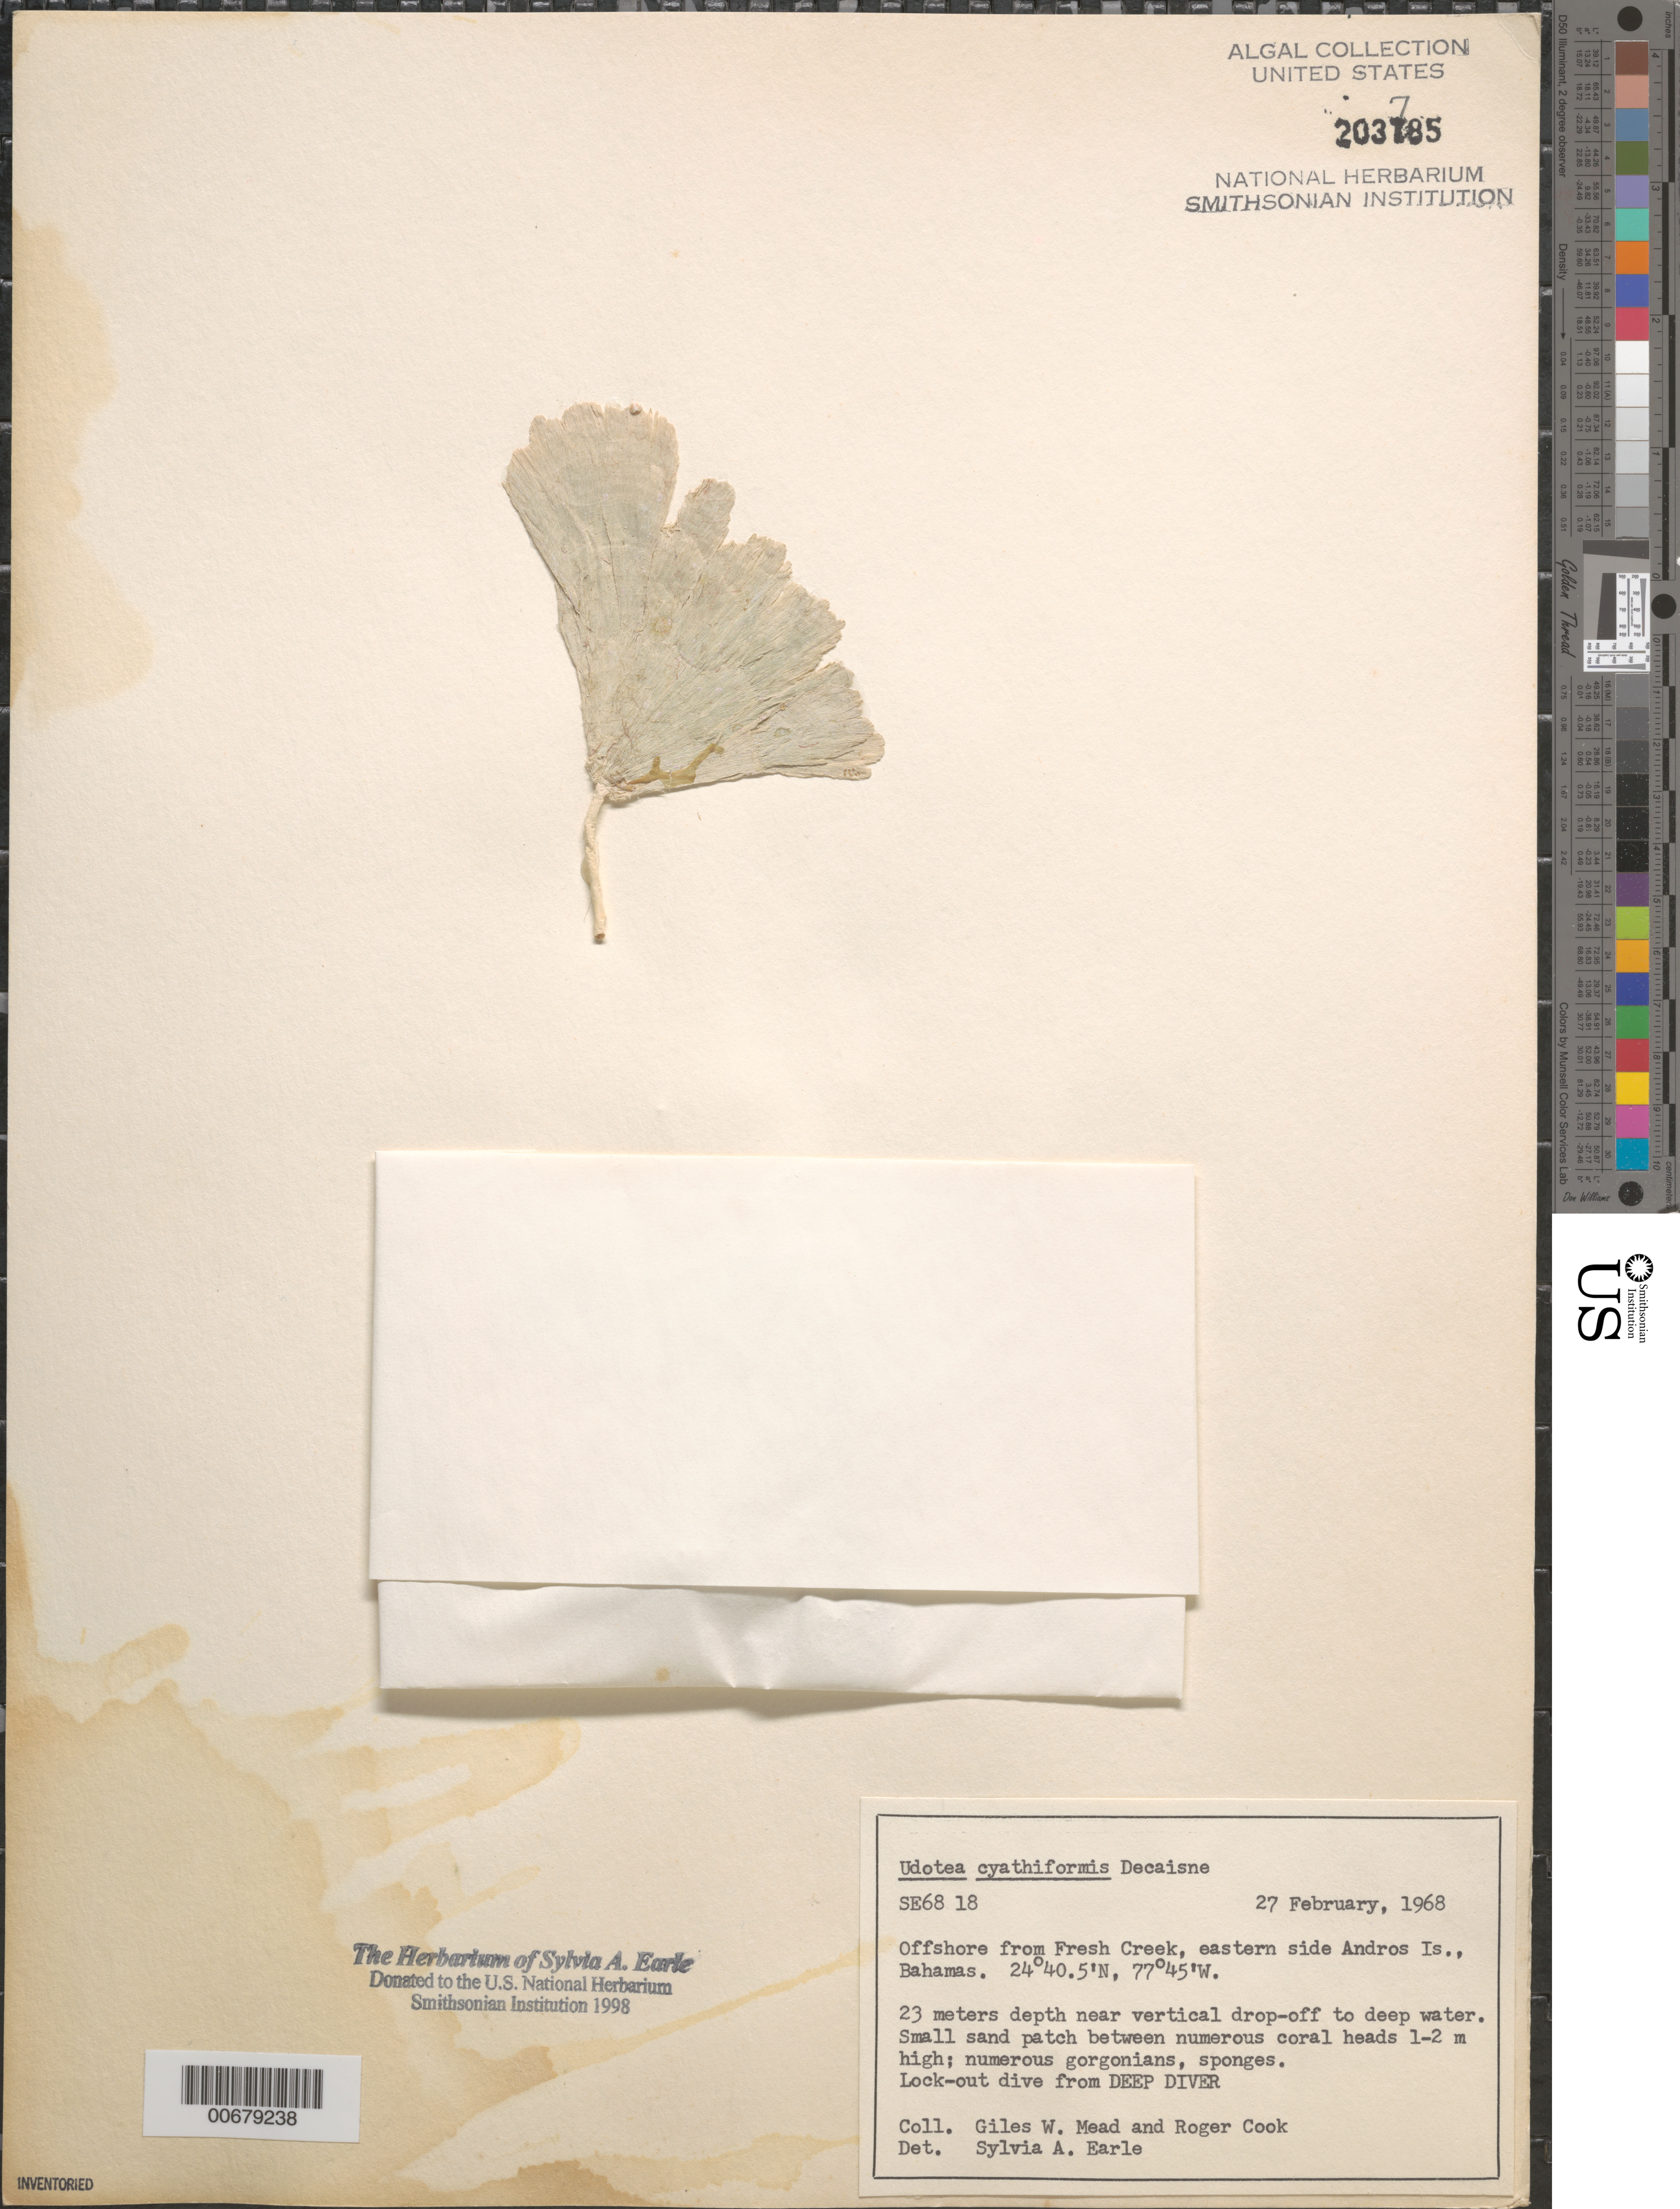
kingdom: Plantae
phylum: Chlorophyta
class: Ulvophyceae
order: Cladophorales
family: Anadyomenaceae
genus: Anadyomene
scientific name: Anadyomene stellata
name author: (Wulfen) C. Agardh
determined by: Earle, S. A.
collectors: G. W. Mead & R. Cook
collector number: SE 6818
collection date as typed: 27 Feb 1968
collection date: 1968-02-27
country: Bahamas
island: Andros Island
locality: Off Fresh Creek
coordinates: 24 40.5' N, 77 45' W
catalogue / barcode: US 203785